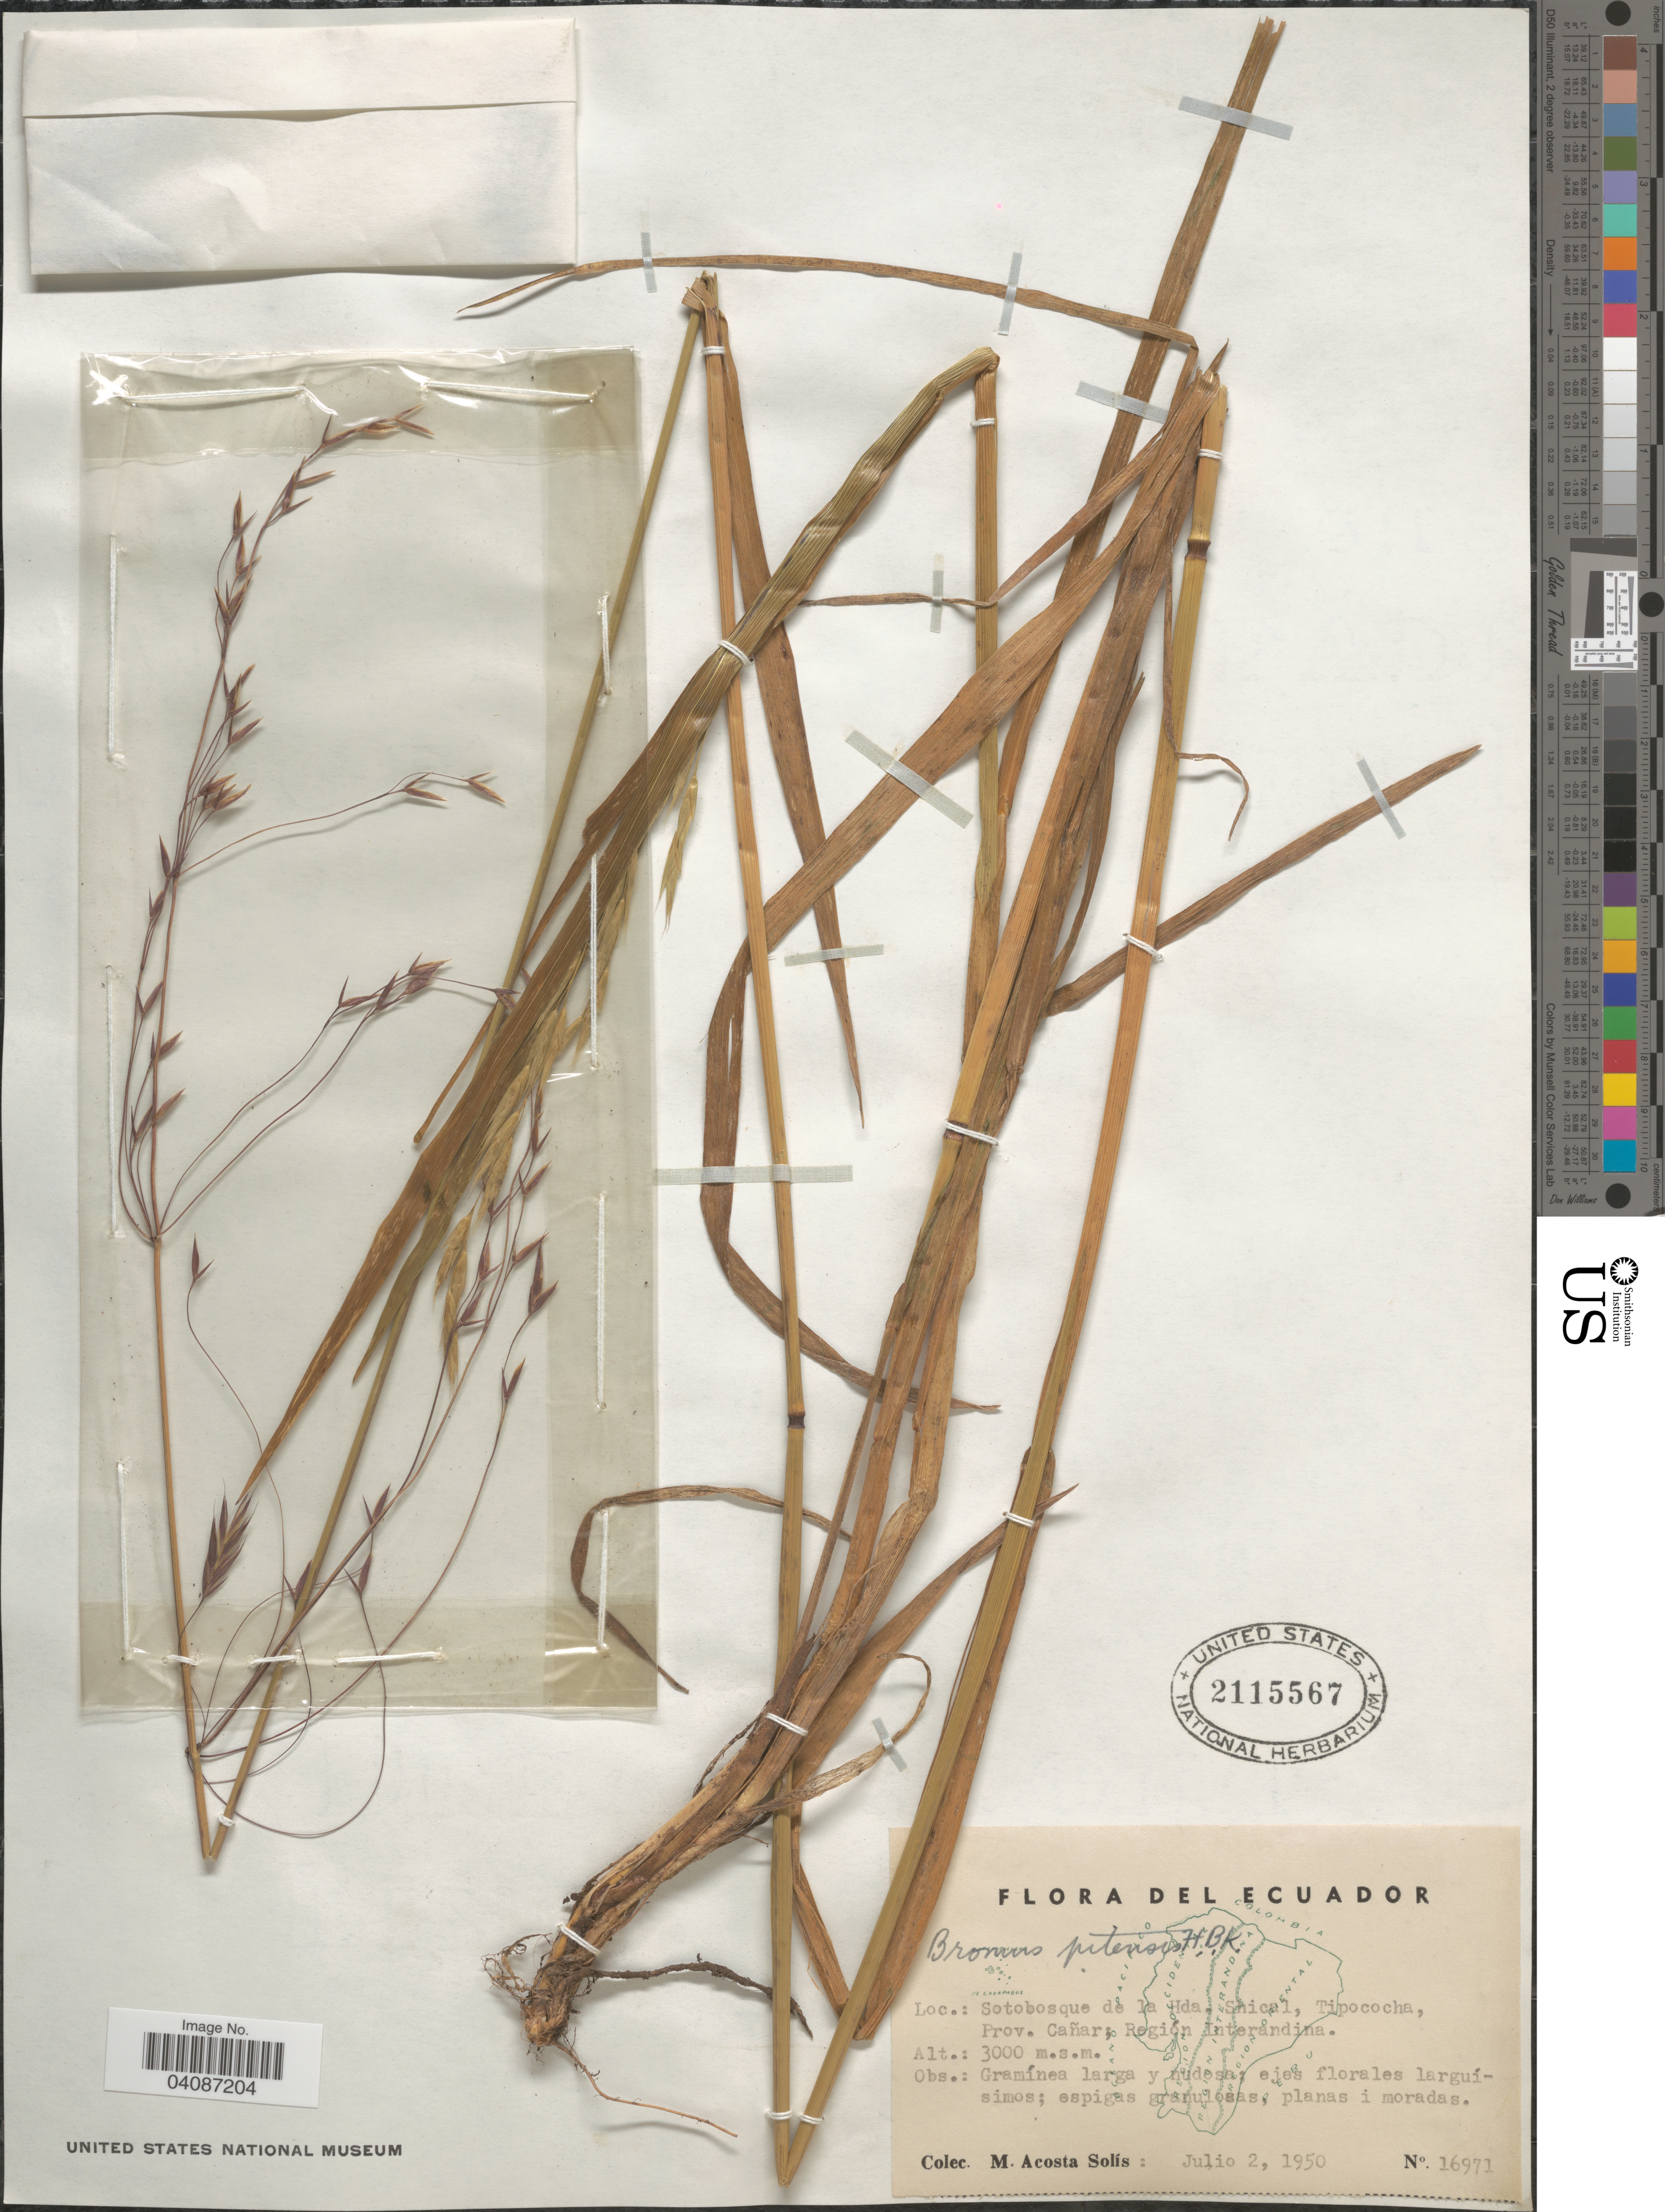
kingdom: Plantae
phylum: Tracheophyta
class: Liliopsida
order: Poales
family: Poaceae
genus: Bromus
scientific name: Bromus pitensis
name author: Kunth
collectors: M. Acosta Solis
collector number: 16971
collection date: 1950-07-02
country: Ecuador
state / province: Cañar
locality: Sotobosque de la Hda. Shical, Tipococha, Región Interandina.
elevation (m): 3000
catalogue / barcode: US 2115567